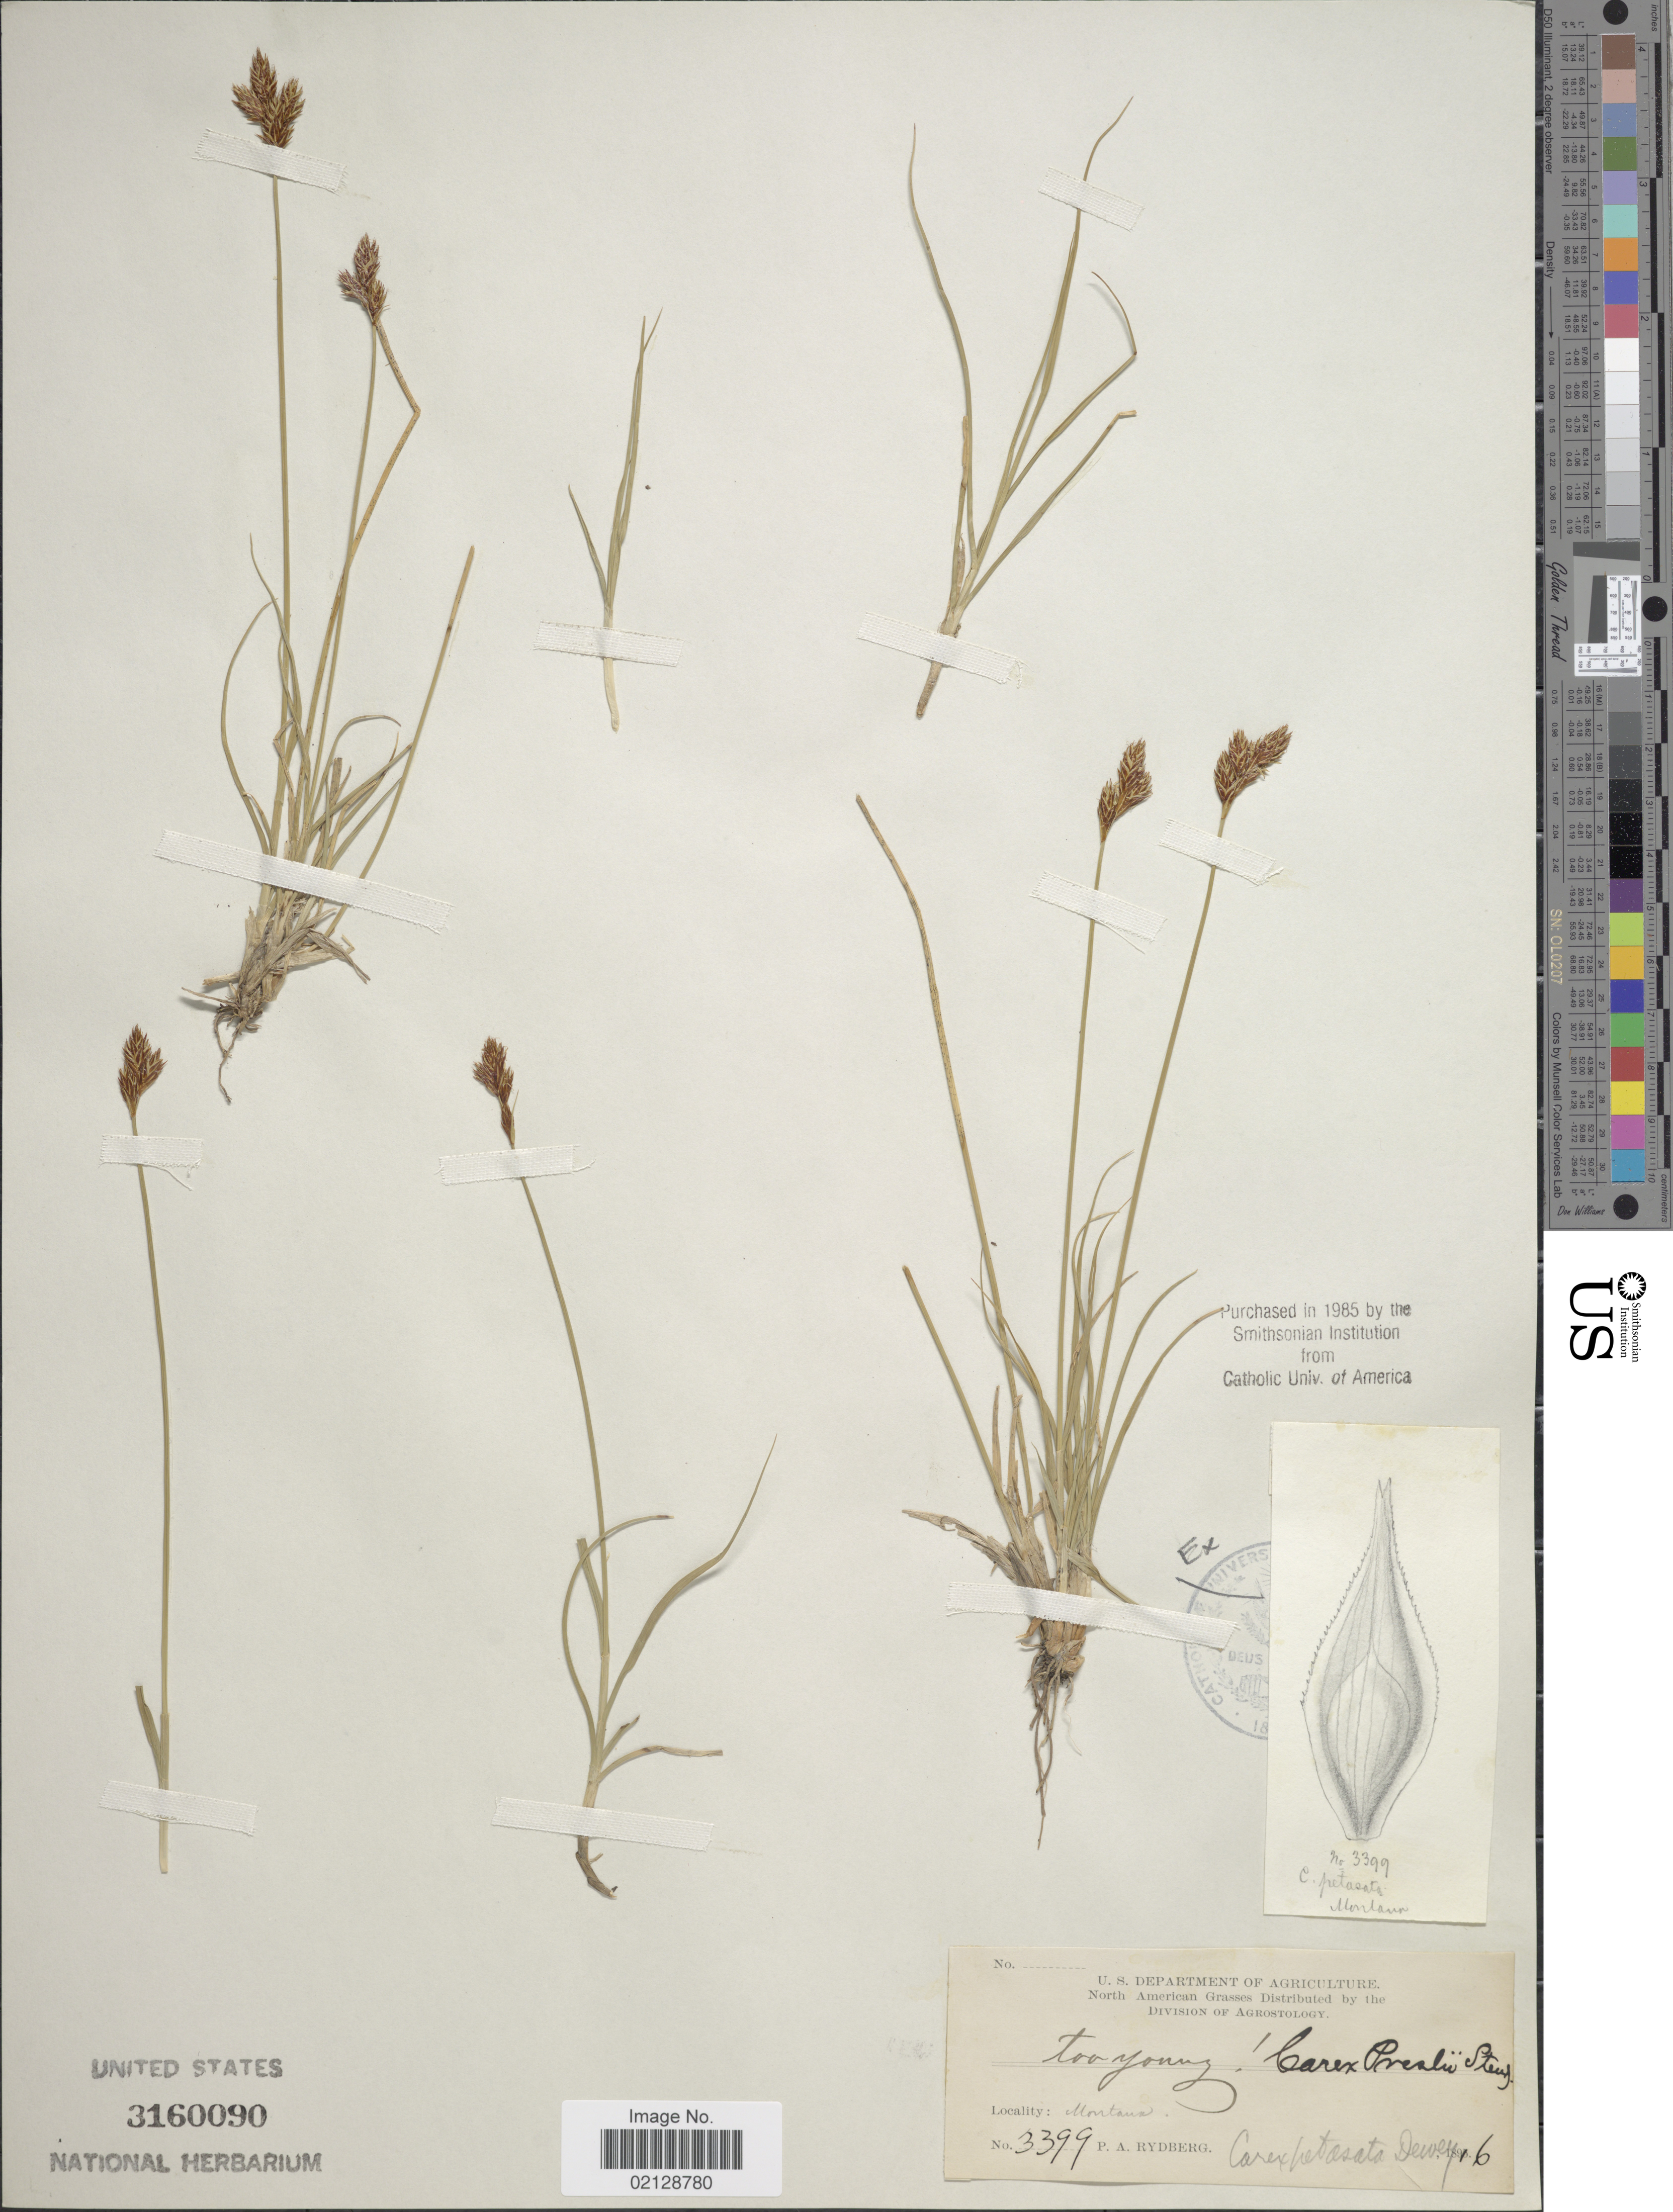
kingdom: Plantae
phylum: Tracheophyta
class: Liliopsida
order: Poales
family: Cyperaceae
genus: Carex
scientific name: Carex petasata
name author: Dewey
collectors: P. A. Rydberg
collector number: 3399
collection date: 1891-07-16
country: United States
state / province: Montana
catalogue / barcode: US 3160090